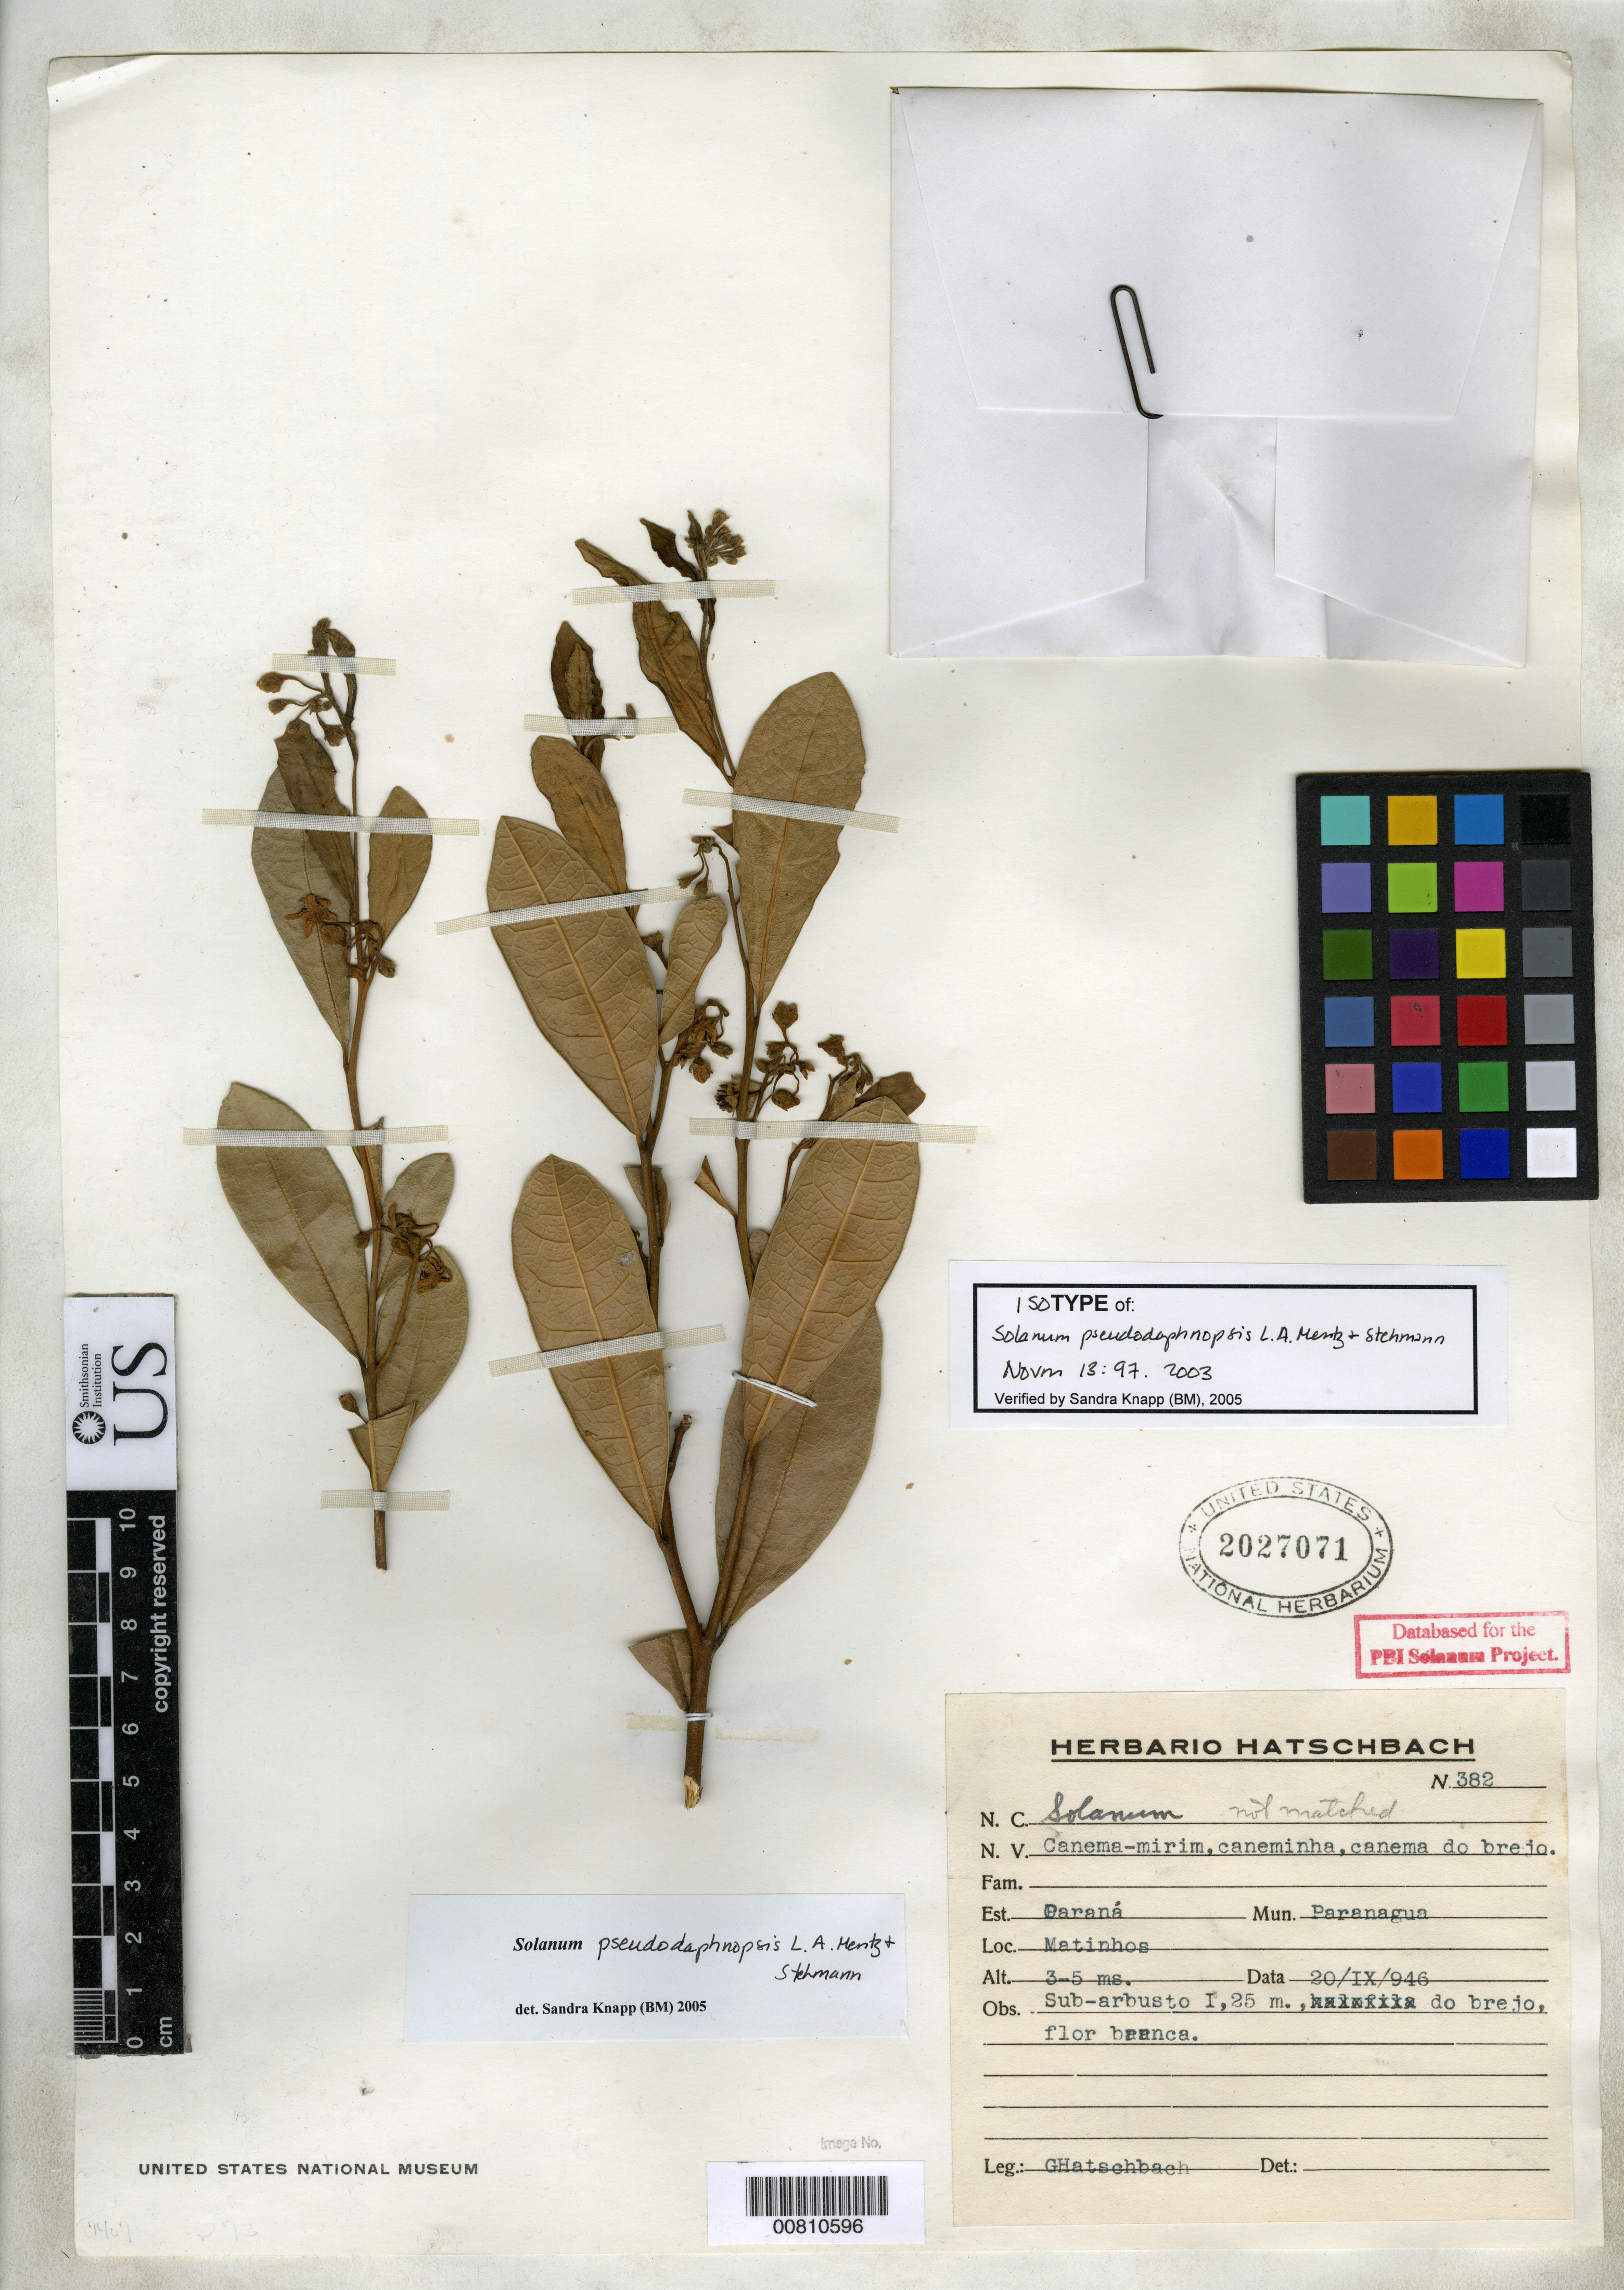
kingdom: Plantae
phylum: Tracheophyta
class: Magnoliopsida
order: Solanales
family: Solanaceae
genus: Solanum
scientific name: Solanum pseudodaphnopsis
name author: L.A. Mentz & Stehmann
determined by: Knapp, S. D.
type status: Isotype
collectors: G. Hatschbach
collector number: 382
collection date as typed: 20 Sep 1946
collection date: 1946-09-20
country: Brazil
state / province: Paraná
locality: Est. Paraná, Mun. Paranagua, Loc. Matinhos.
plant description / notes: Holotype at MBM,; Common name: Canema-mirim, caneminha, canema do brejo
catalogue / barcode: US 2027071